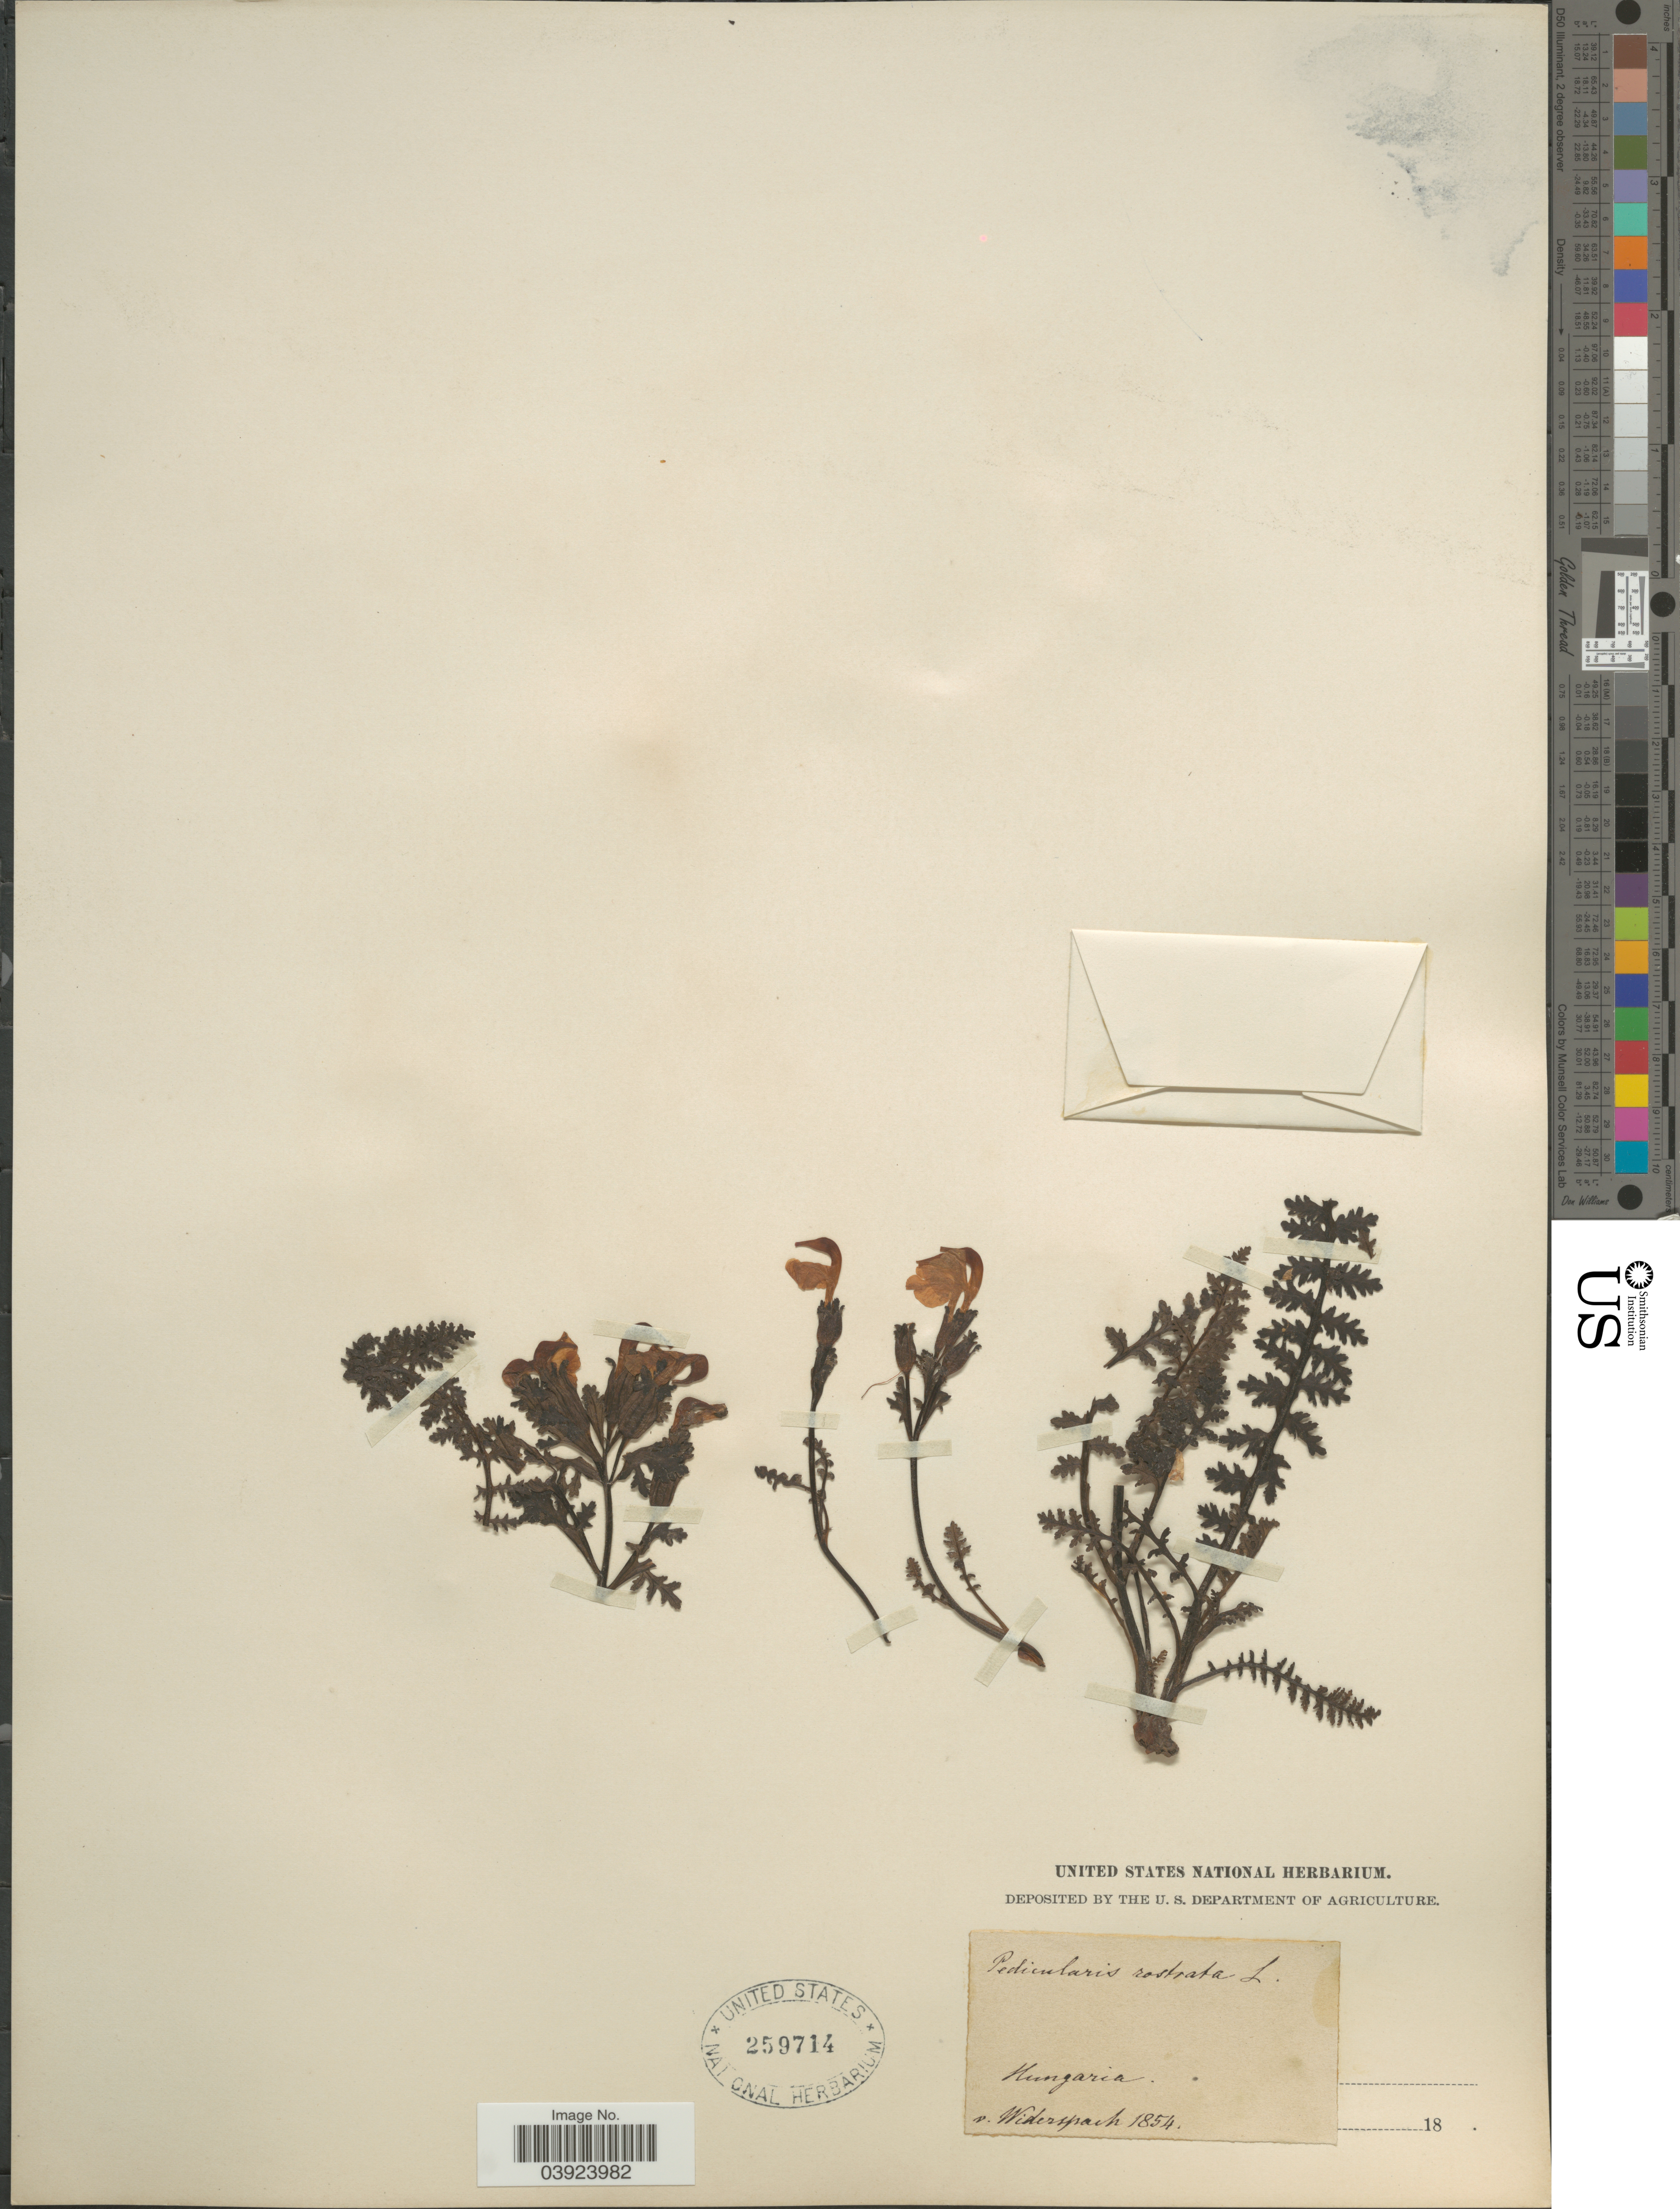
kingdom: Plantae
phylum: Tracheophyta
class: Magnoliopsida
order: Lamiales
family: Orobanchaceae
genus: Pedicularis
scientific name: Pedicularis rostrata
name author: Jacq.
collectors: Widerspach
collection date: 1854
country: Hungary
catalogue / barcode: US 259714